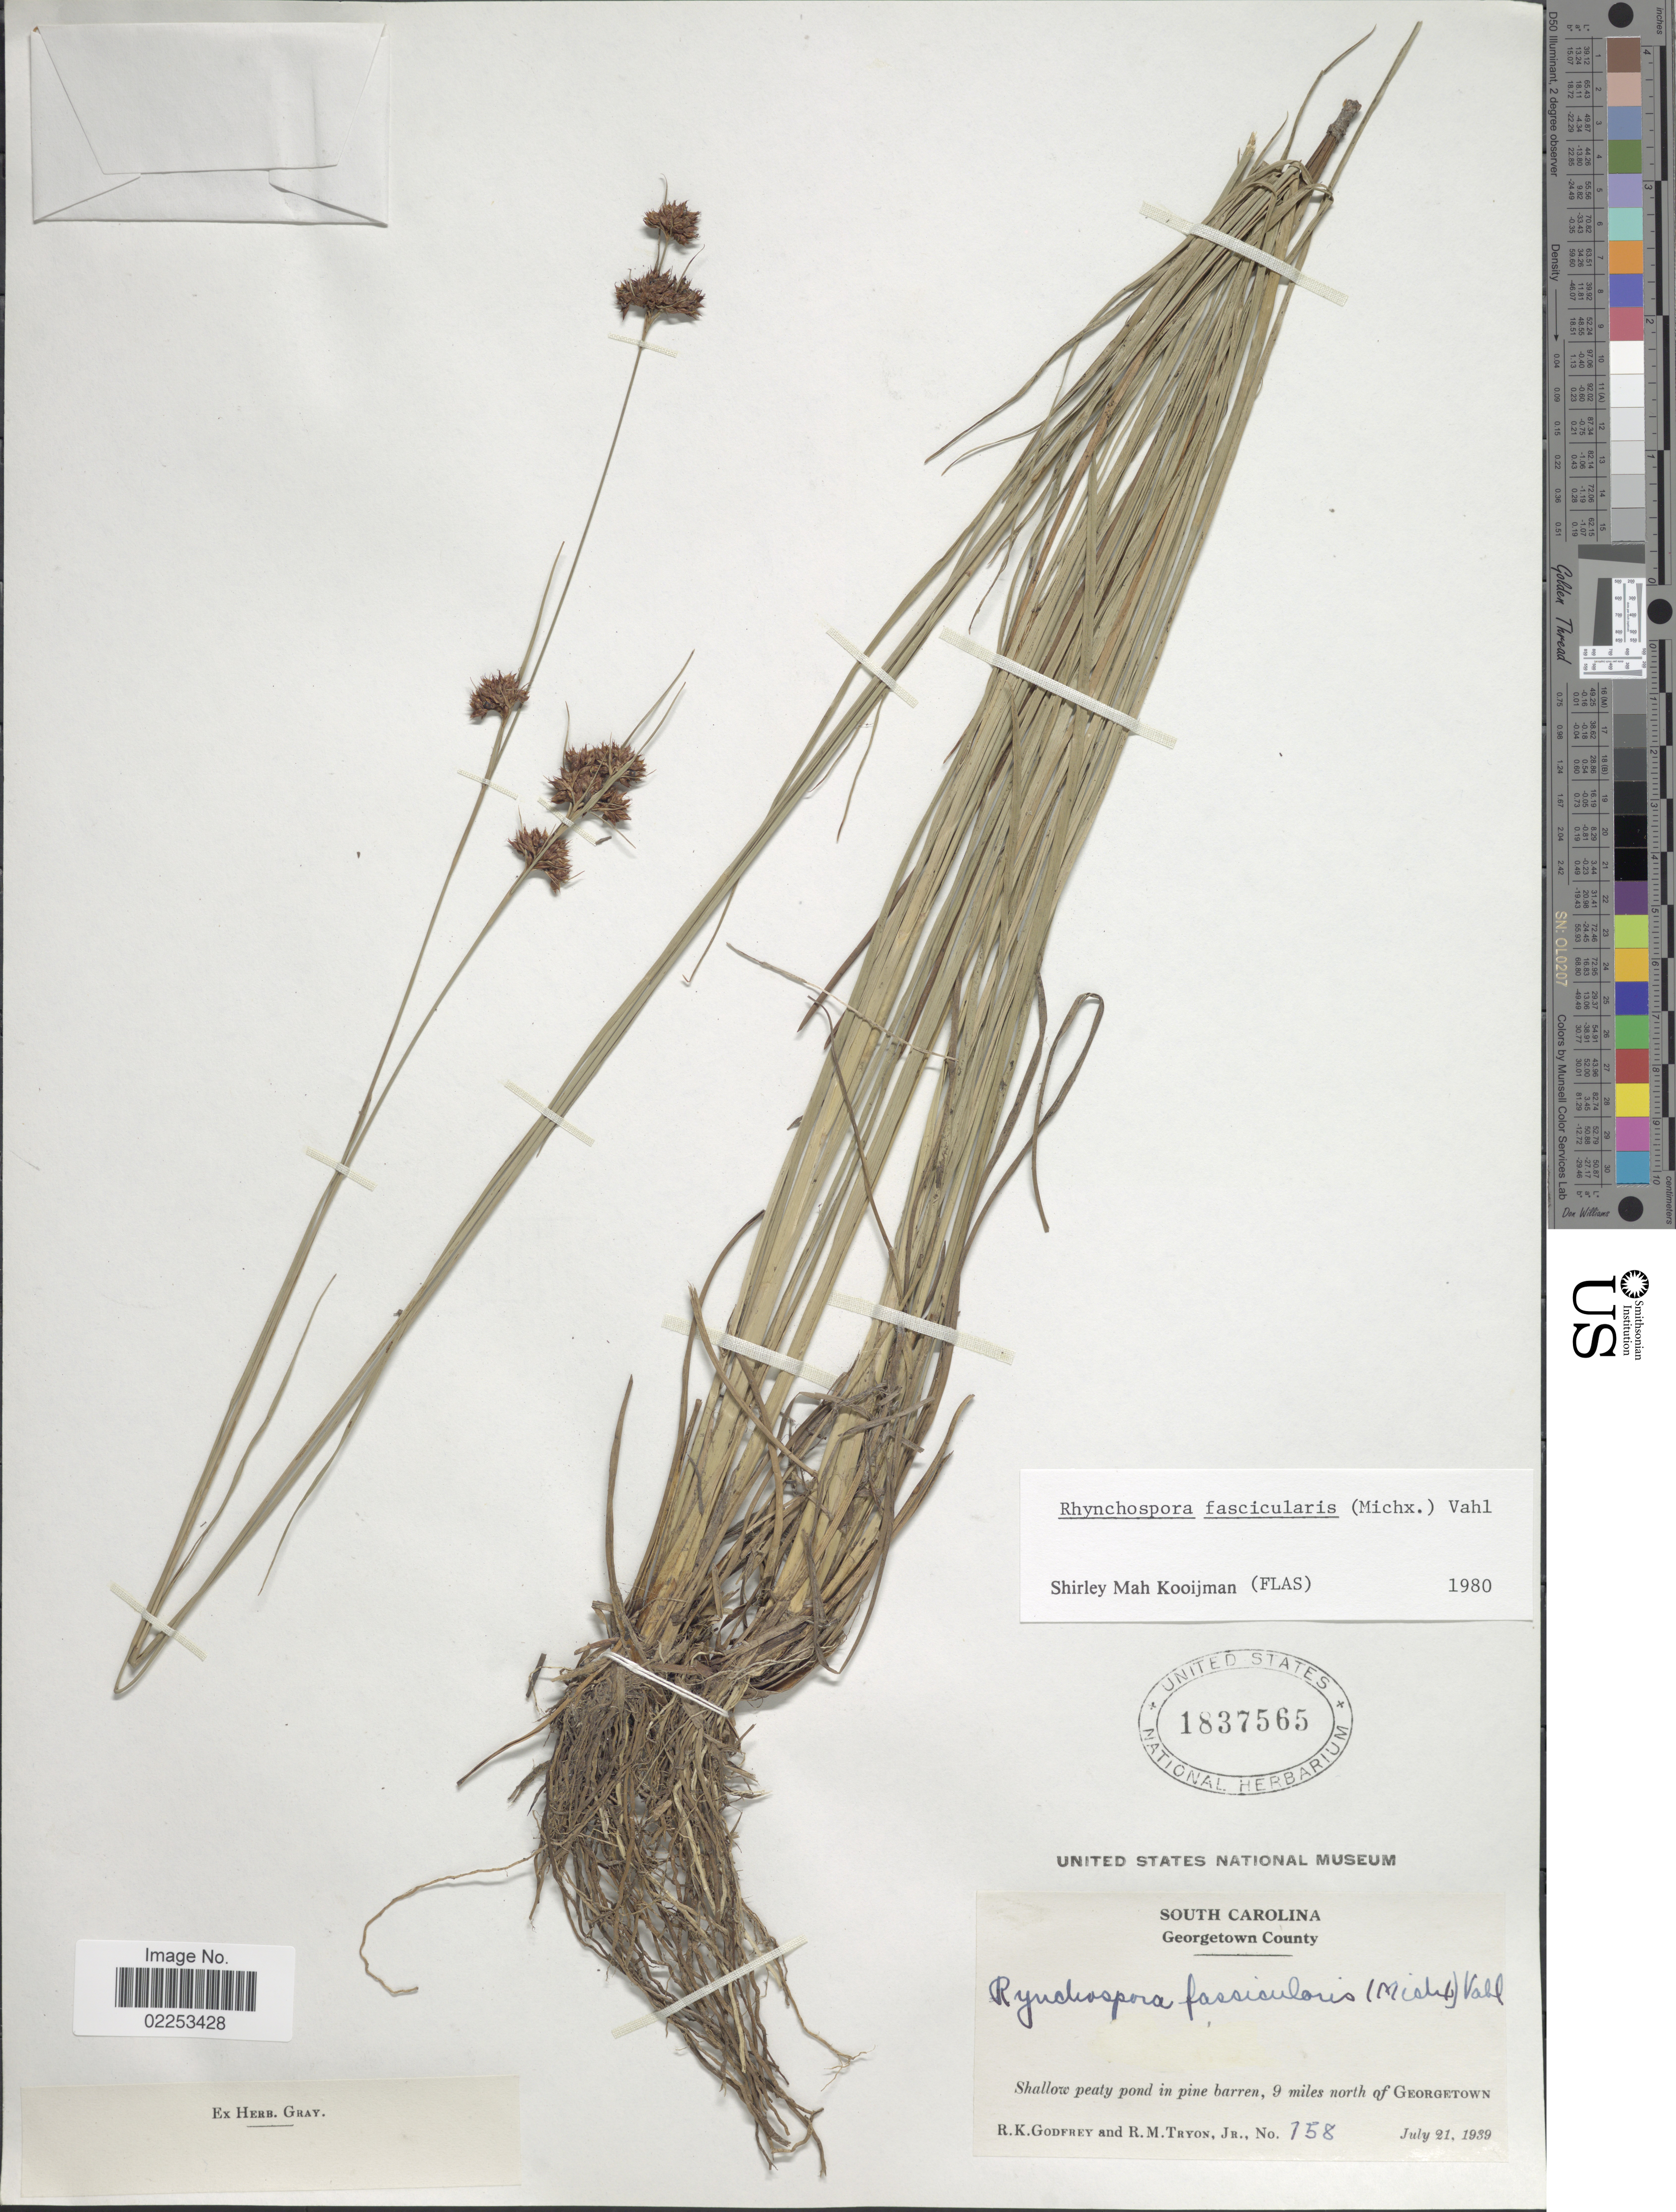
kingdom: Plantae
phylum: Tracheophyta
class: Liliopsida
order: Poales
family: Cyperaceae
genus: Rhynchospora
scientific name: Rhynchospora fascicularis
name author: (Michx.) Vahl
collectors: R. K. Godfrey & R. M. Tryon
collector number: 758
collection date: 1939-07-21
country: United States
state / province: South Carolina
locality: Georgetown County, Shallow peaty pond in pine barren, 9 miles north of Georgetown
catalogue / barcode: US 1837565